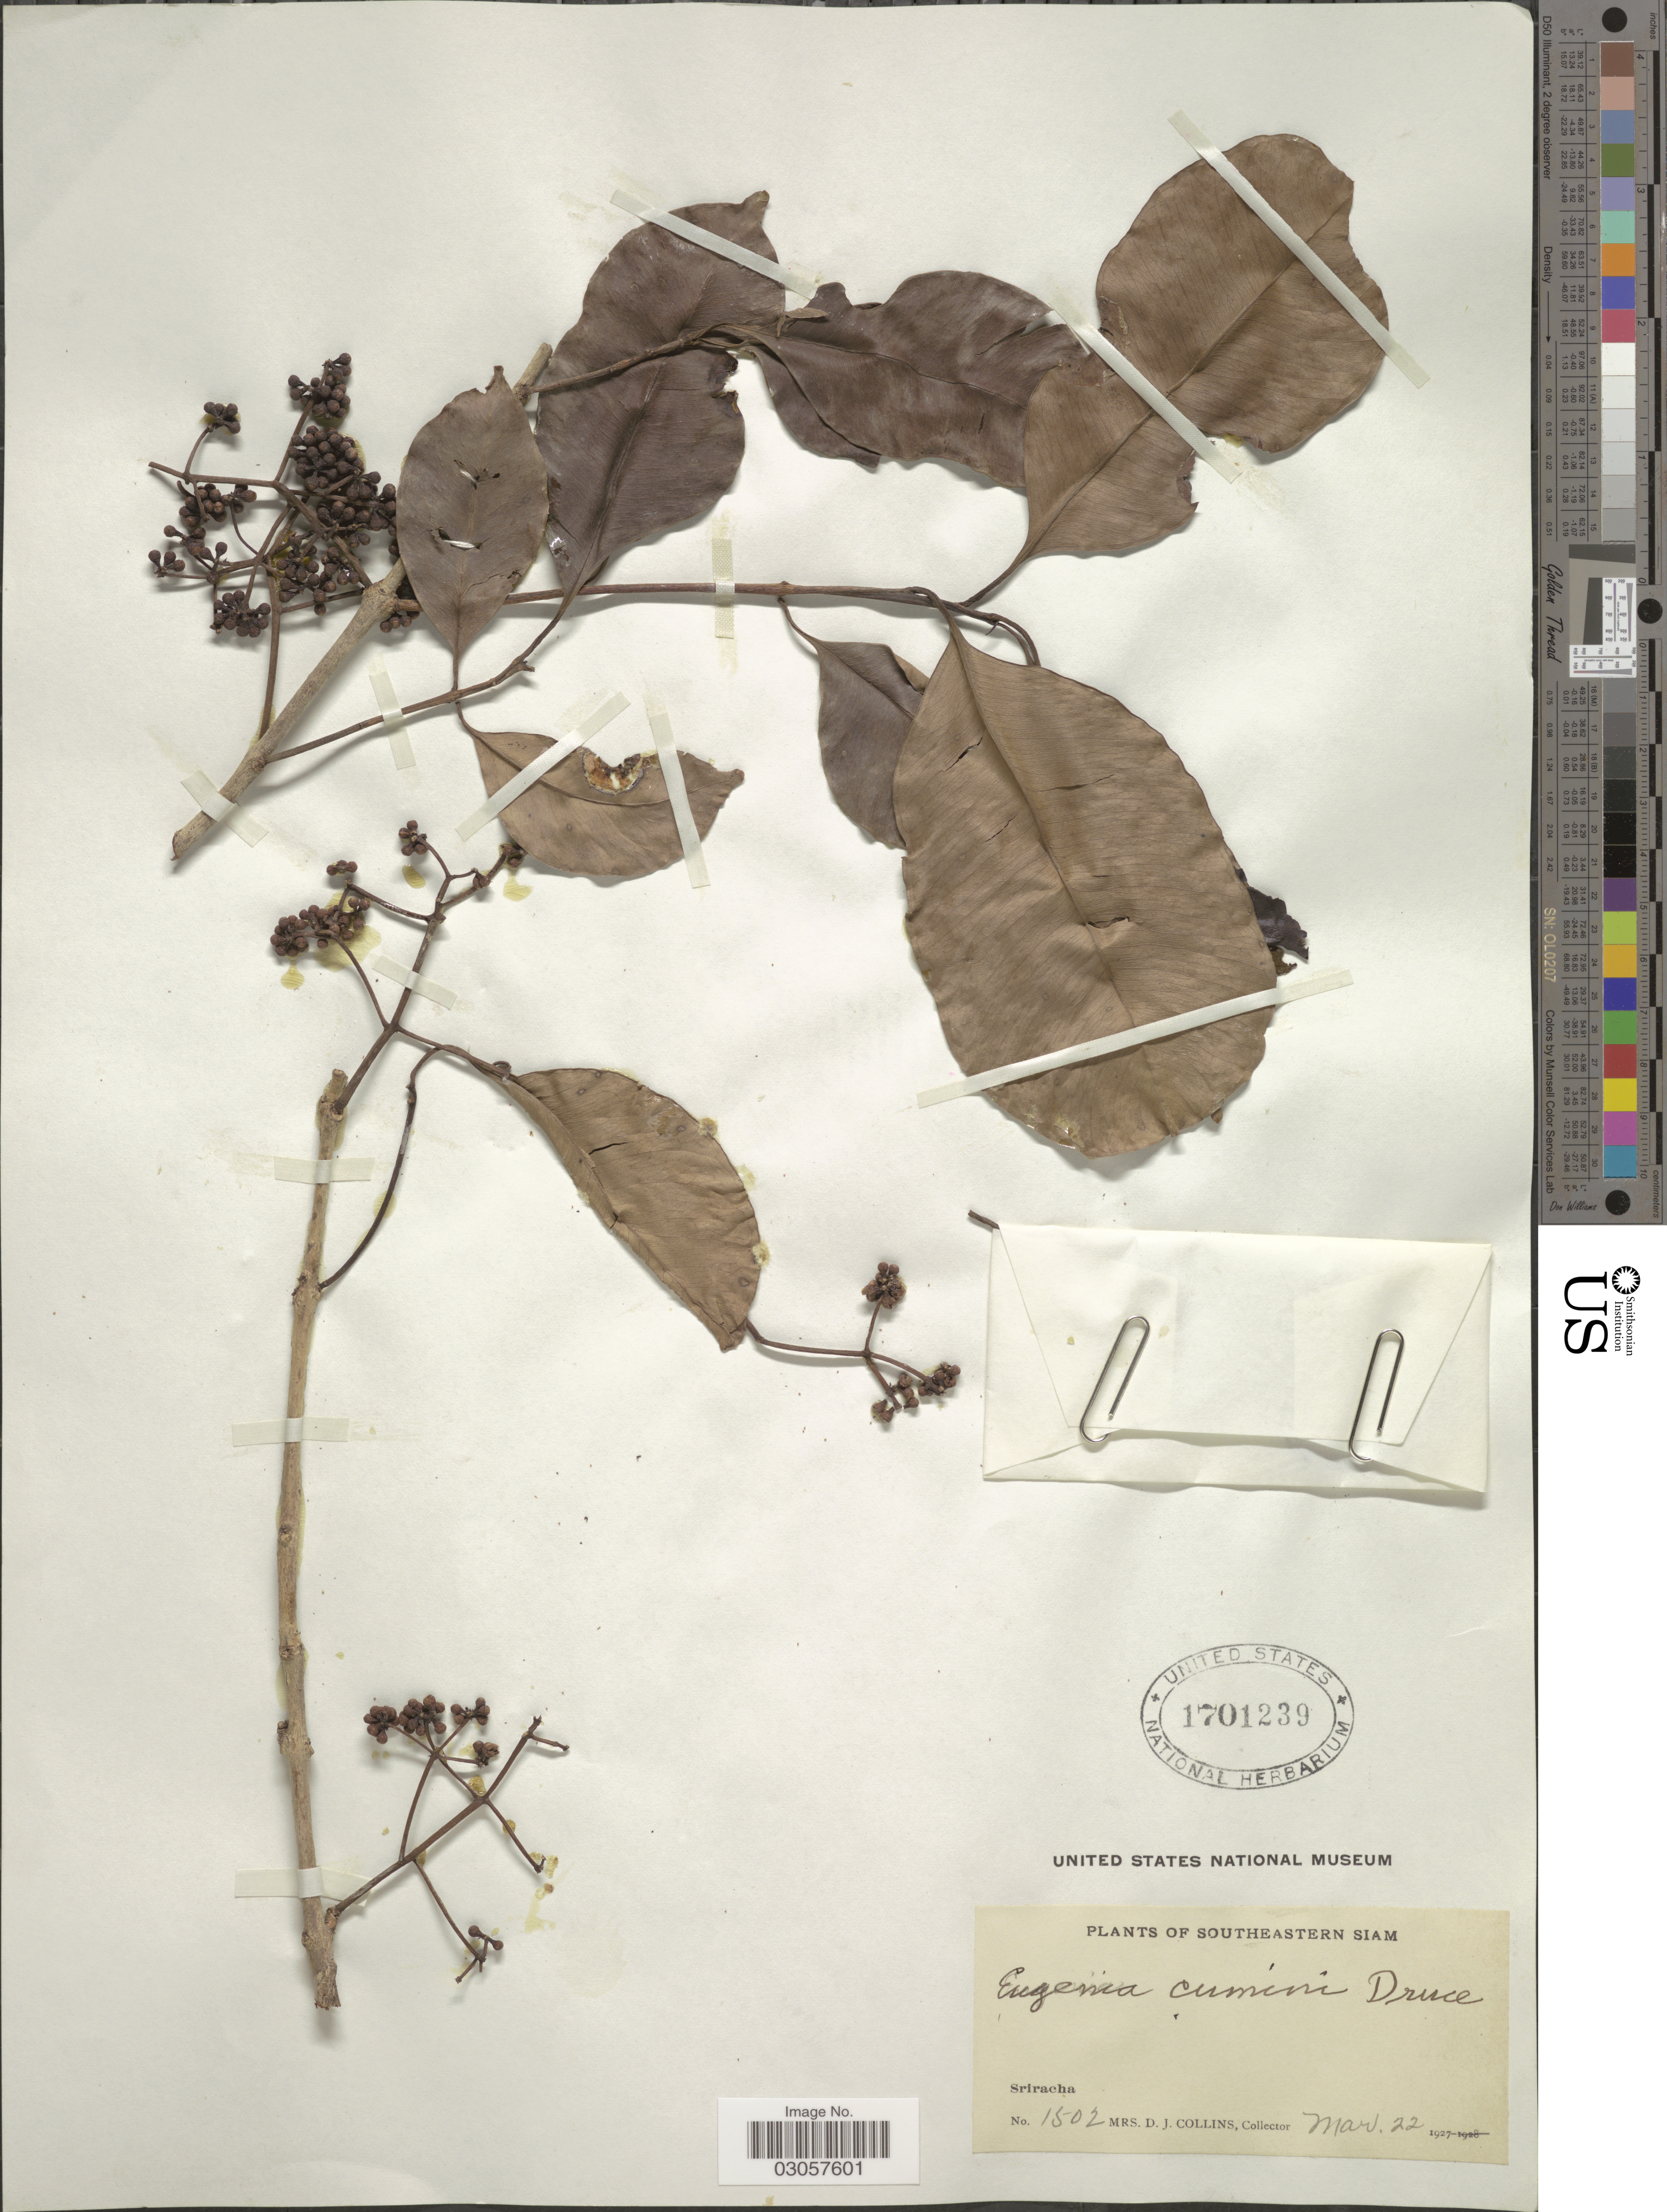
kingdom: Plantae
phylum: Tracheophyta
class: Magnoliopsida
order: Myrtales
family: Myrtaceae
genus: Syzygium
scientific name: Syzygium cumini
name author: (L.) Skeels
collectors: Mrs. D. J. Collins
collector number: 1502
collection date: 1927-03-22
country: Thailand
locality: Southeastern Siam. Sriracha.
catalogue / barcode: US 1701239